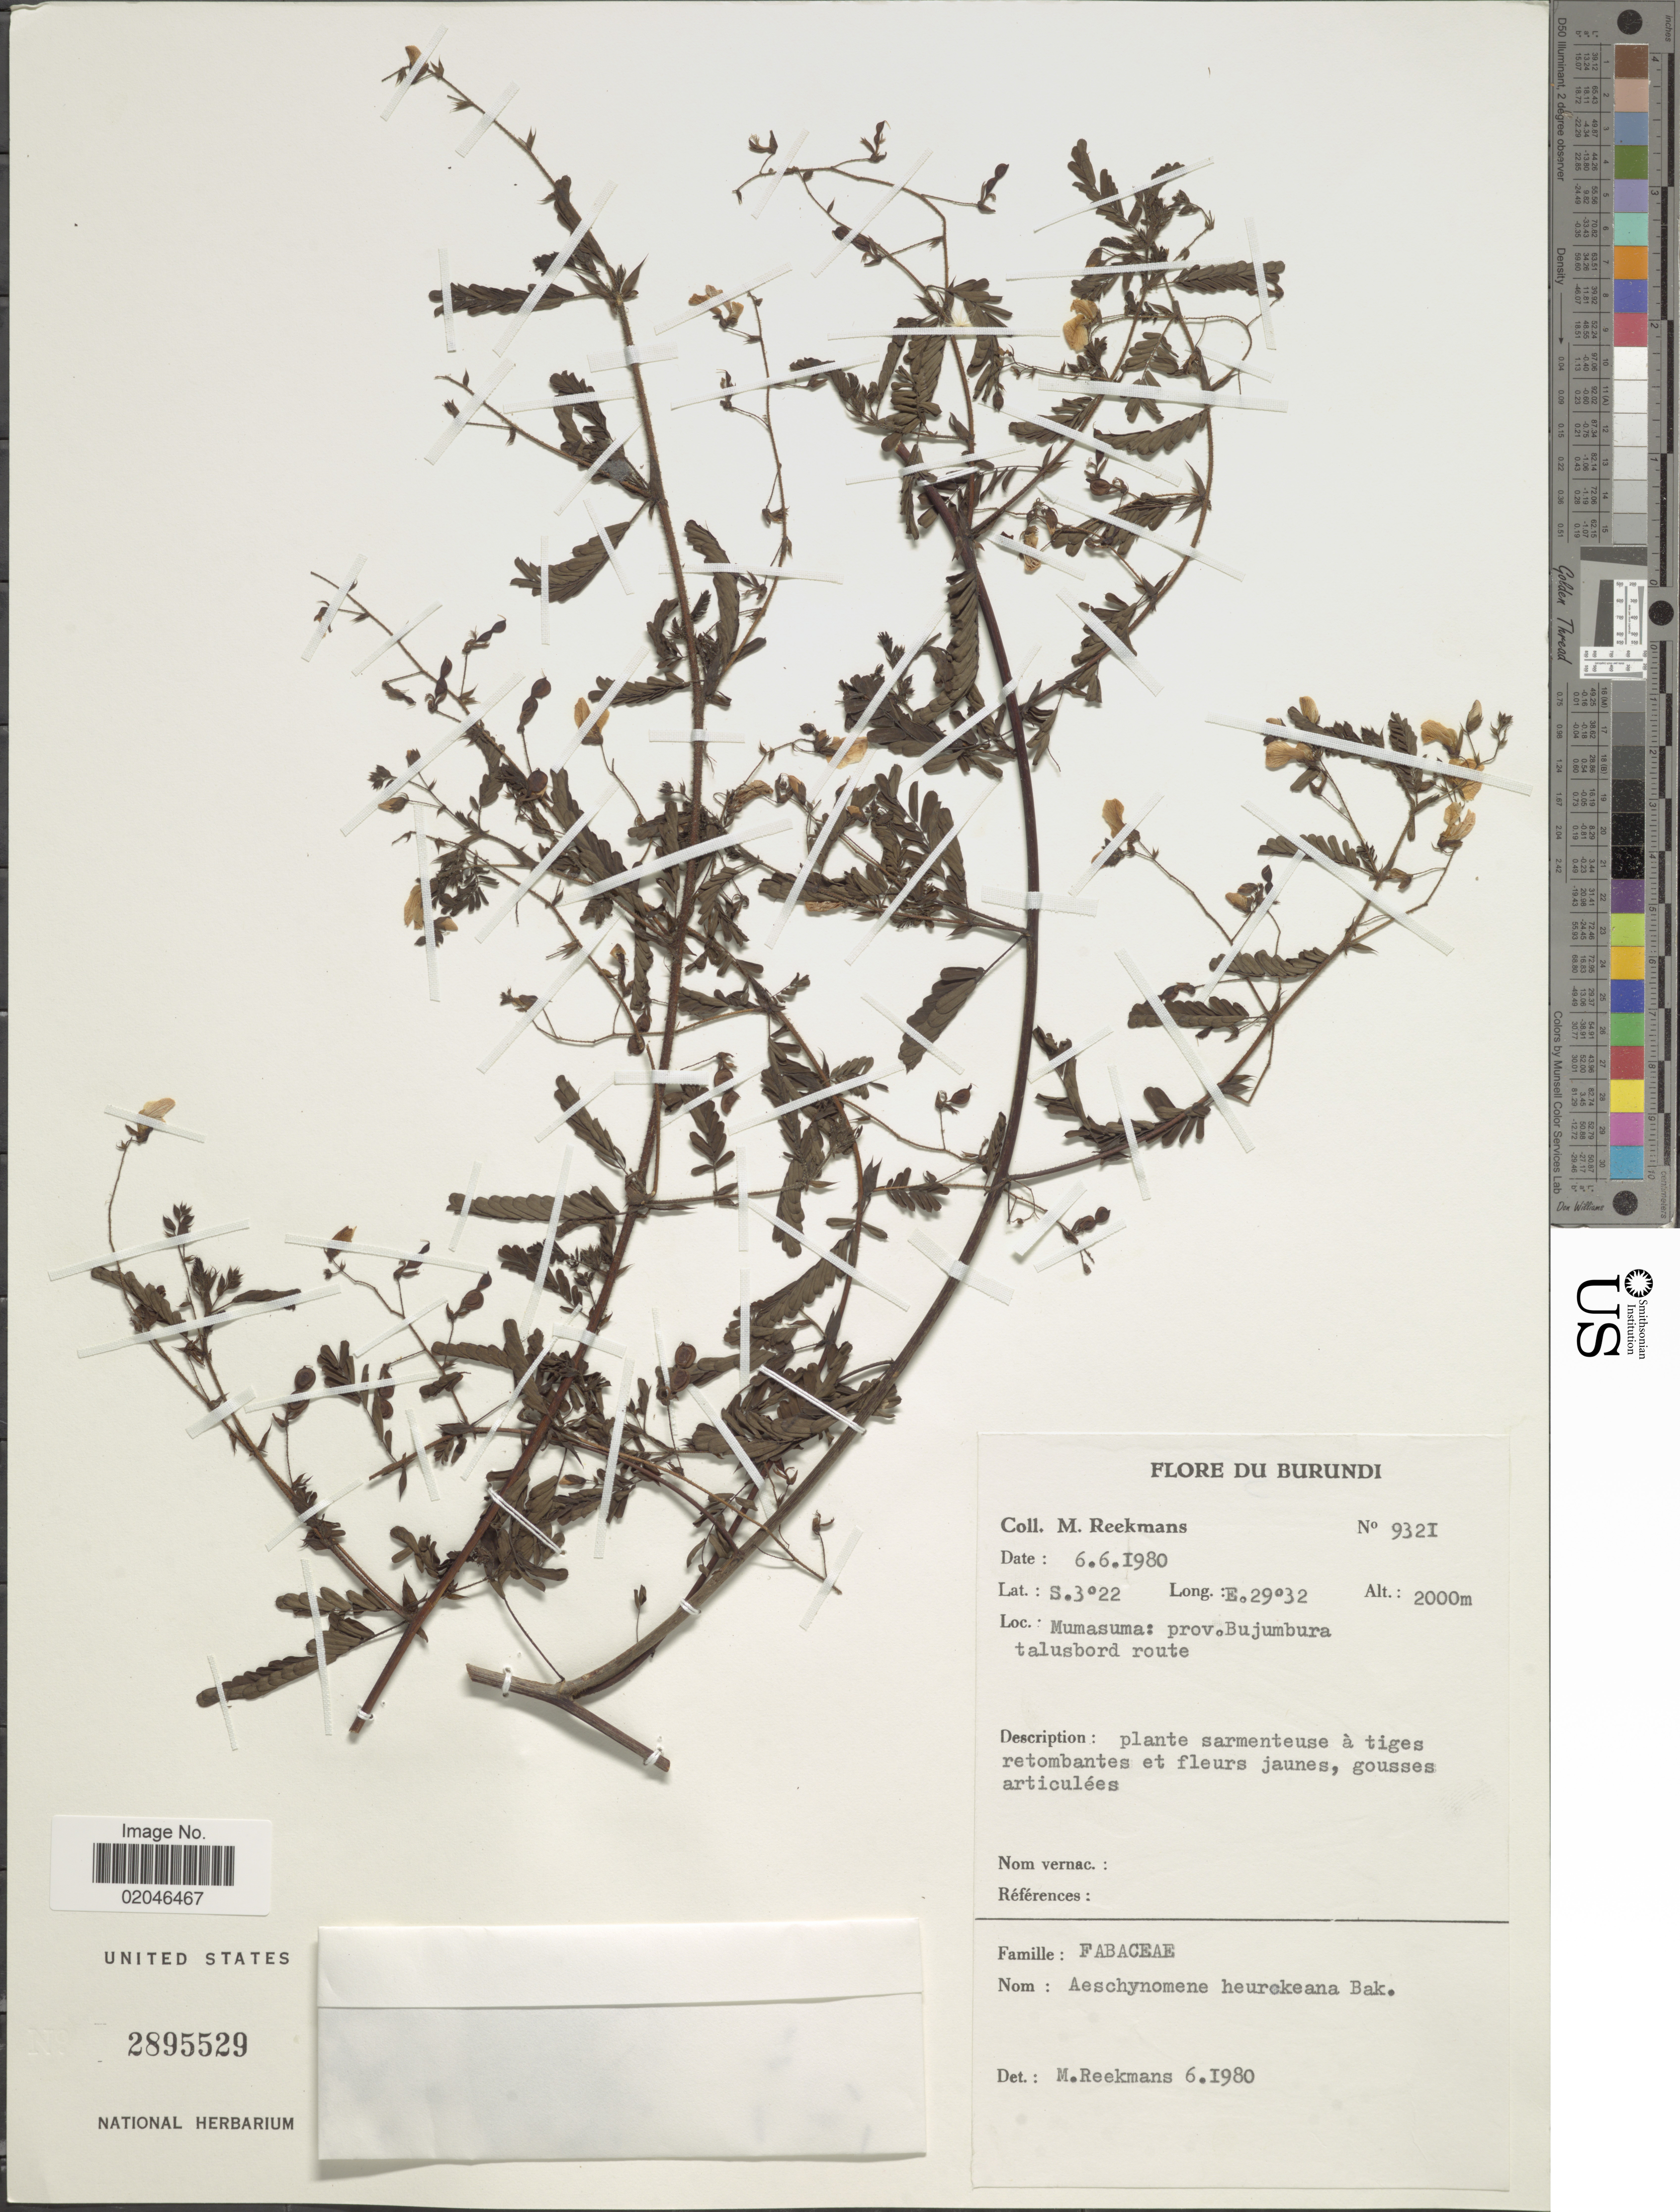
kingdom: Plantae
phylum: Tracheophyta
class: Magnoliopsida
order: Fabales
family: Fabaceae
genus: Aeschynomene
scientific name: Aeschynomene heurckeana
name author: Baker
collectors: M. Reekmans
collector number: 9321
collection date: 1980-06-06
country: Burundi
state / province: Bujumura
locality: Mumasuma: prov. Bujumbura talusbord route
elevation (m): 2000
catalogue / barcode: US 2895529